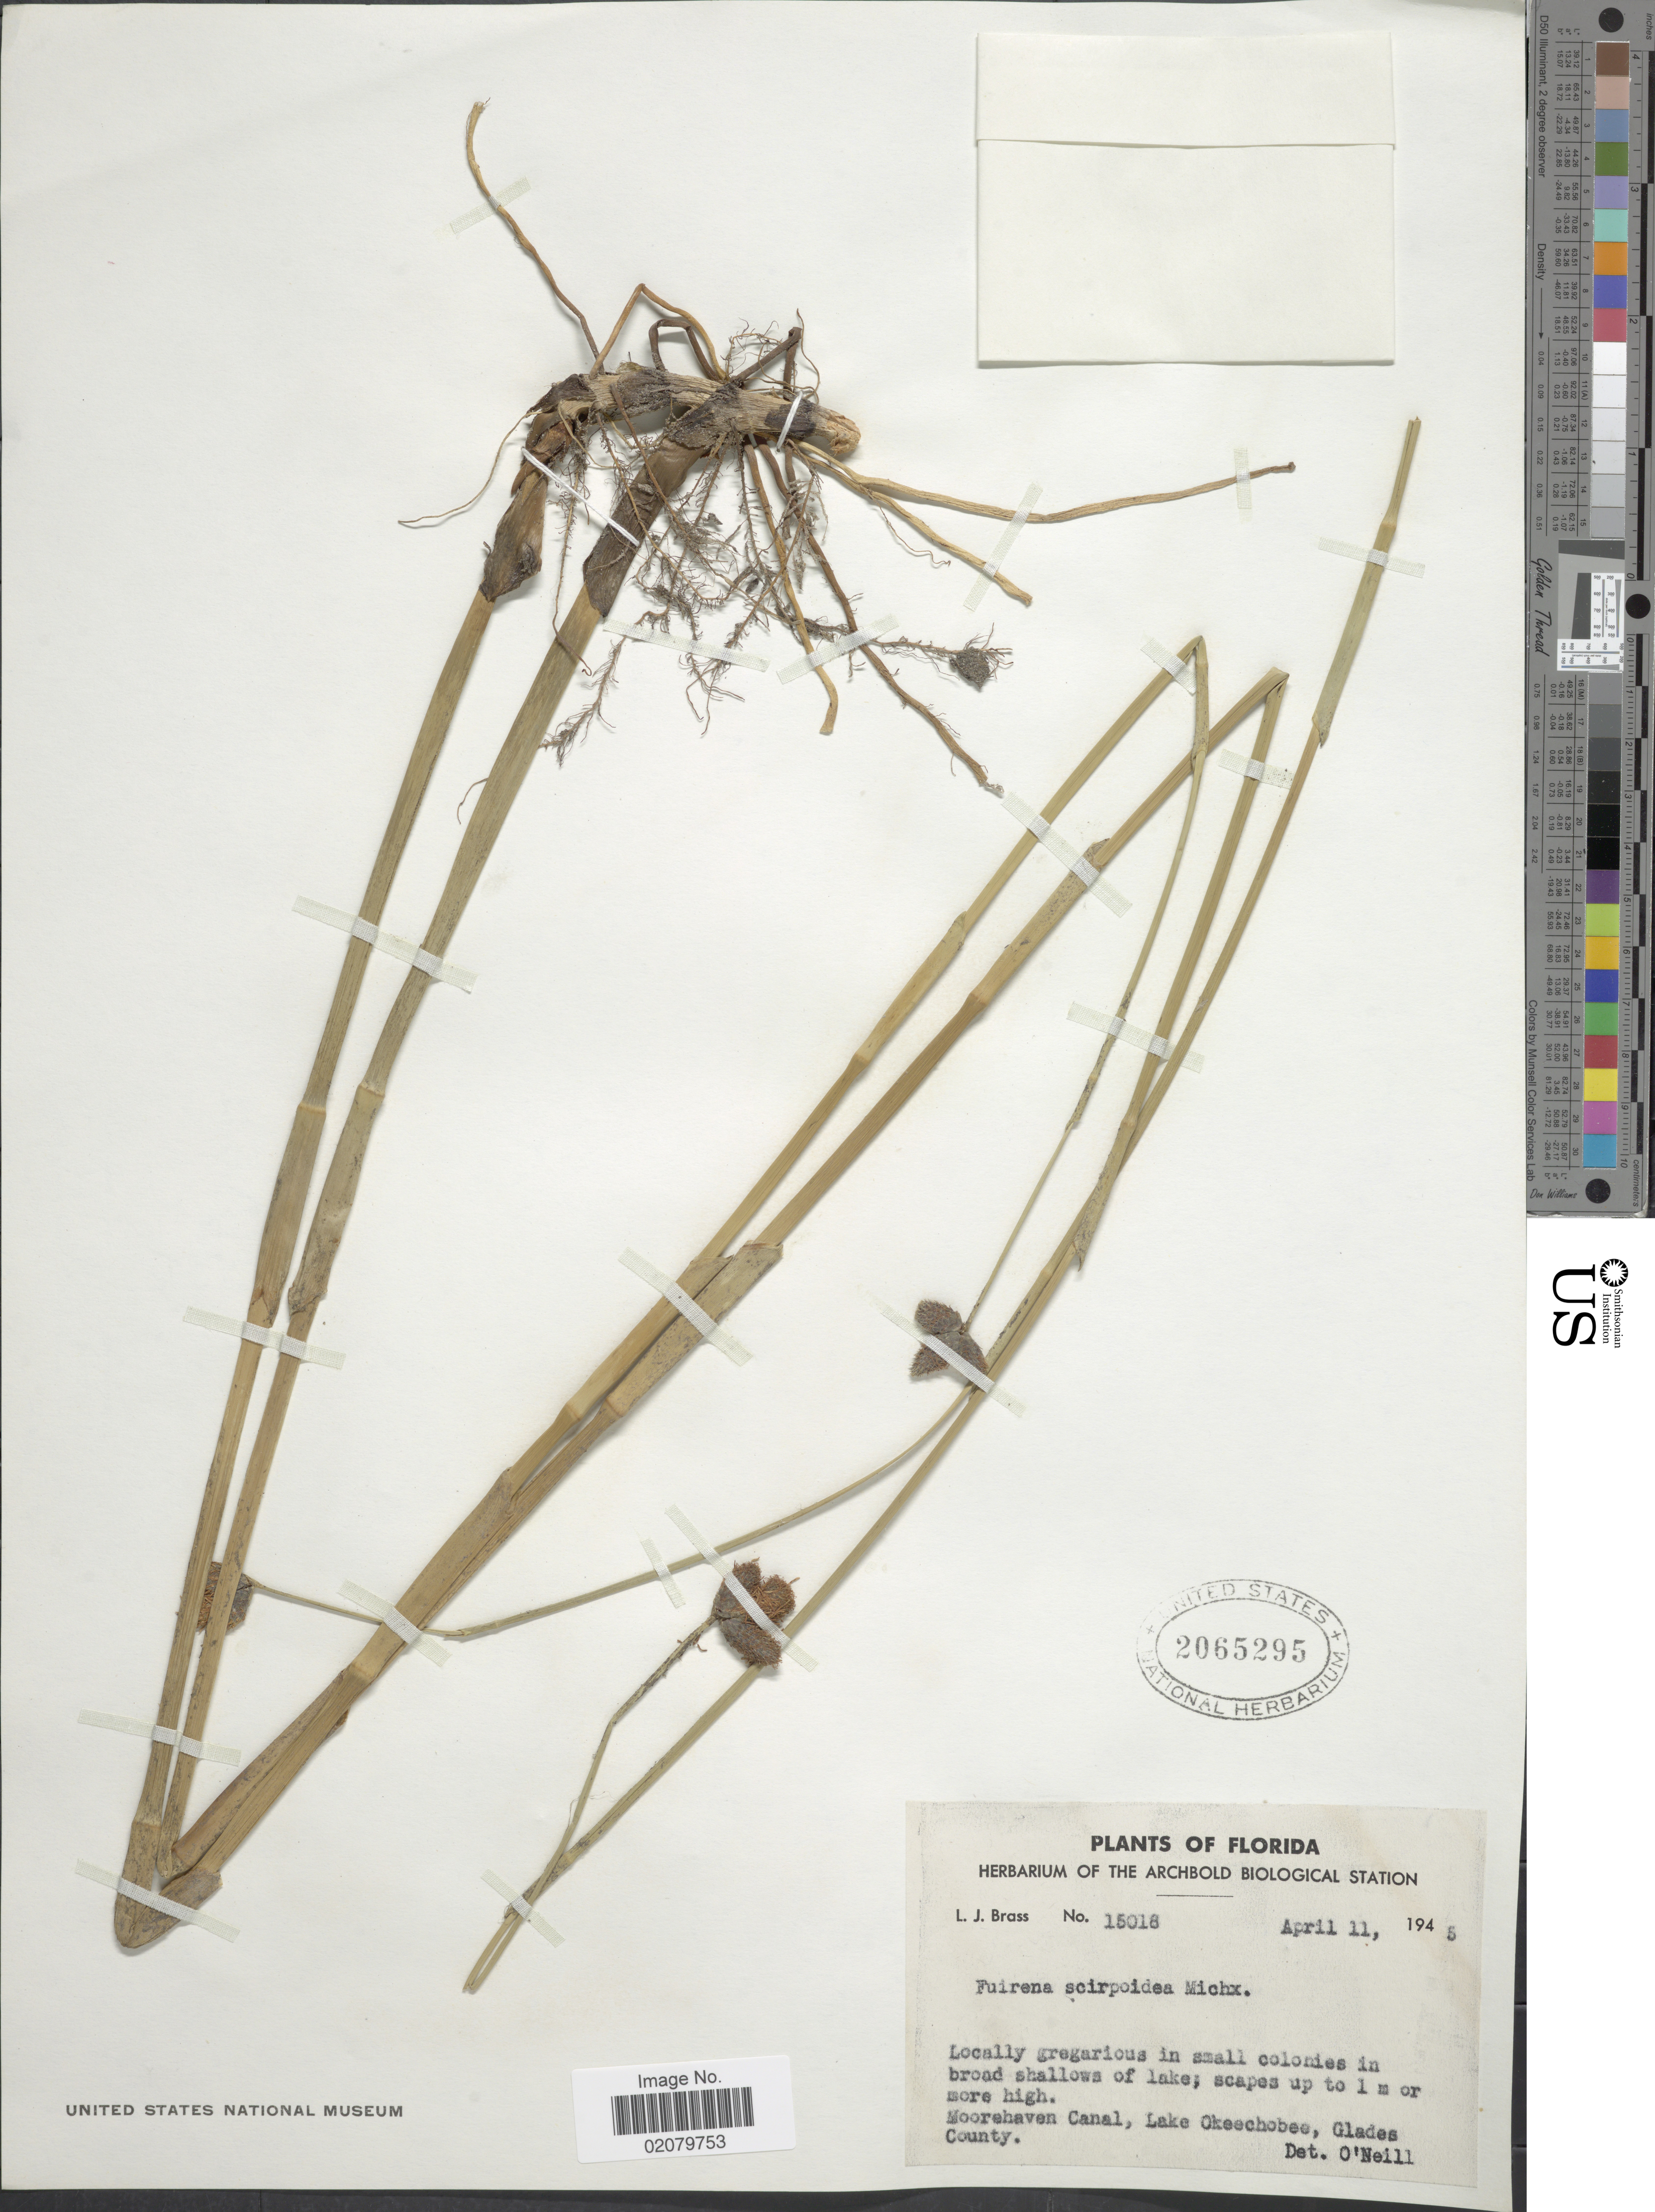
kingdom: Plantae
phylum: Tracheophyta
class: Liliopsida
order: Poales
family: Cyperaceae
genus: Fuirena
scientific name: Fuirena scirpoidea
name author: Michx.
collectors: L. J. Brass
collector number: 15018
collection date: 1945-04-11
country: United States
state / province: Florida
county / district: Glades County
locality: Moorehaven Canal, Lake Okeechobee.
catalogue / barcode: US 2065295